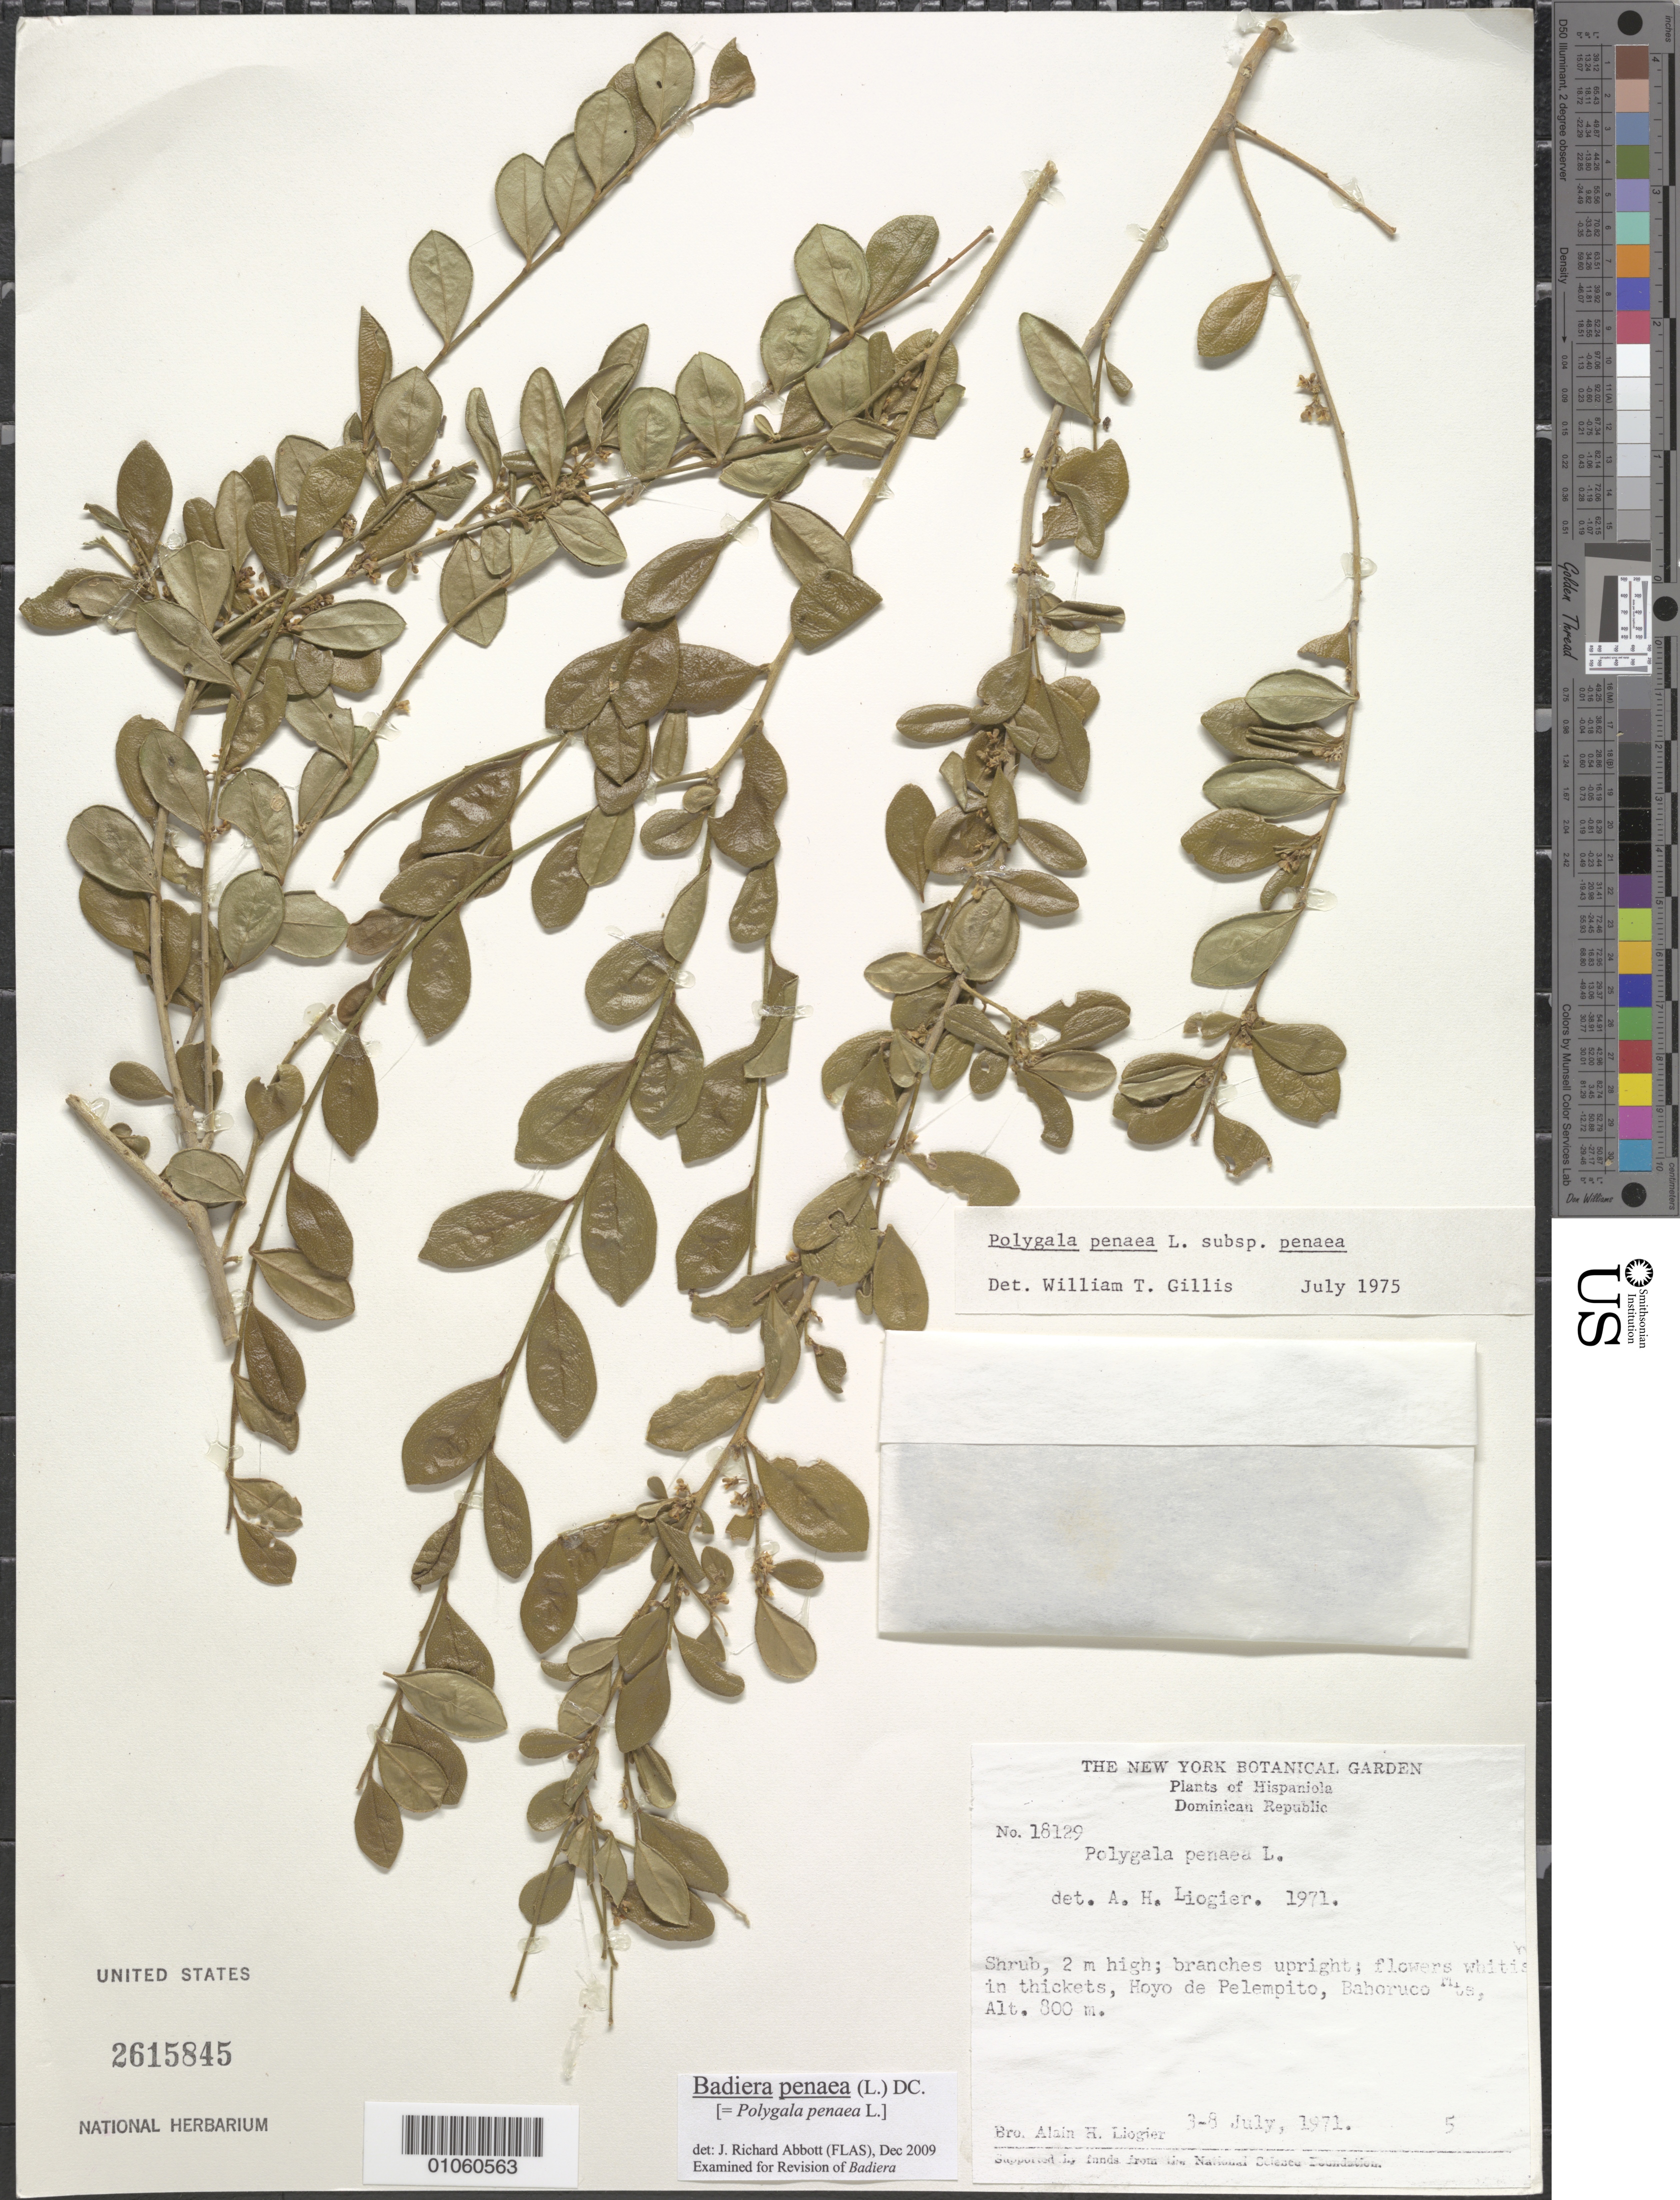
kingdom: Plantae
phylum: Tracheophyta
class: Magnoliopsida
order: Fabales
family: Polygalaceae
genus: Badiera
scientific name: Badiera penaea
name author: (L.) DC.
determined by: Abbott, J. R., (FLAS)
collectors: A. H. Liogier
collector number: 18129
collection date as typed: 03 Jul 1971 to 08 Jul 1971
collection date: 1971-07-03/1971-07-08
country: Dominican Republic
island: Hispaniola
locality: Baharuco Mts. Hoyo de Pelempito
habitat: In thickets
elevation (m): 800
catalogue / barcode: US 2615845